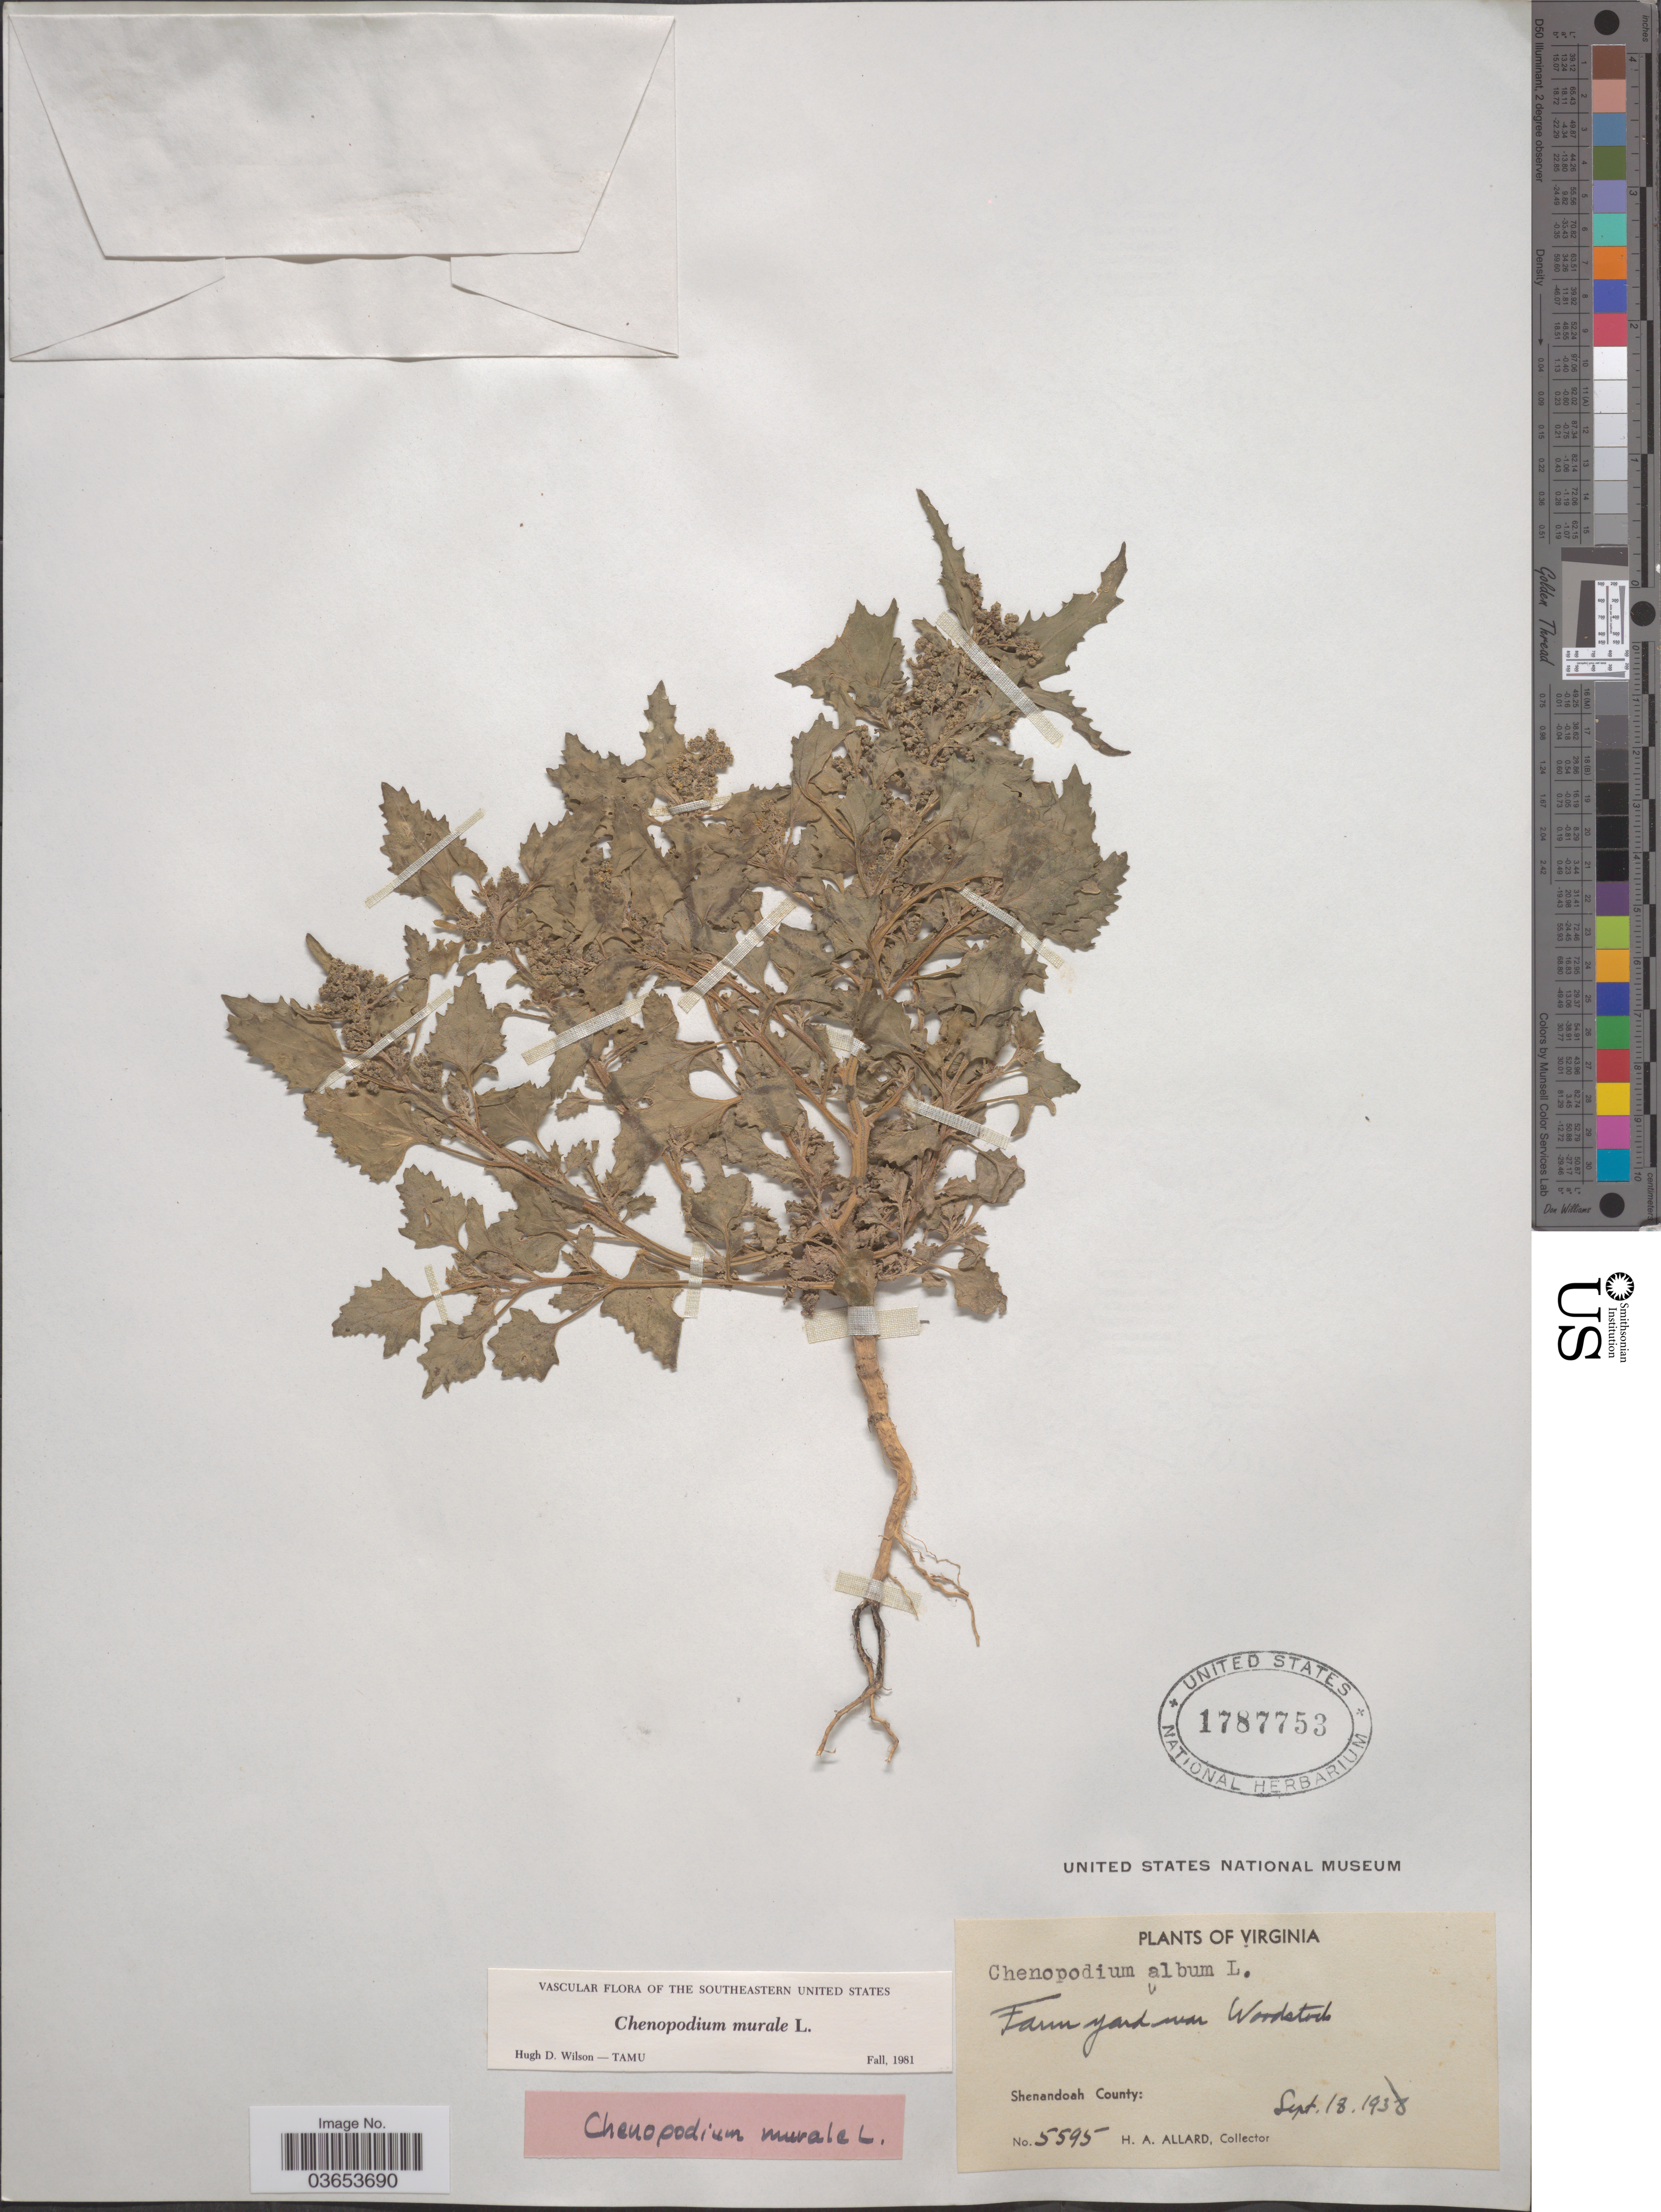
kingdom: Plantae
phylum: Tracheophyta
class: Magnoliopsida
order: Caryophyllales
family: Amaranthaceae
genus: Chenopodium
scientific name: Chenopodium murale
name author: L.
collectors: H. A. Allard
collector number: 5595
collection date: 1938-09-18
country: United States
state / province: Virginia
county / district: Shenandoah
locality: Shenandoah County. Farm yard near Woodstock.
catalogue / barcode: US 1787753